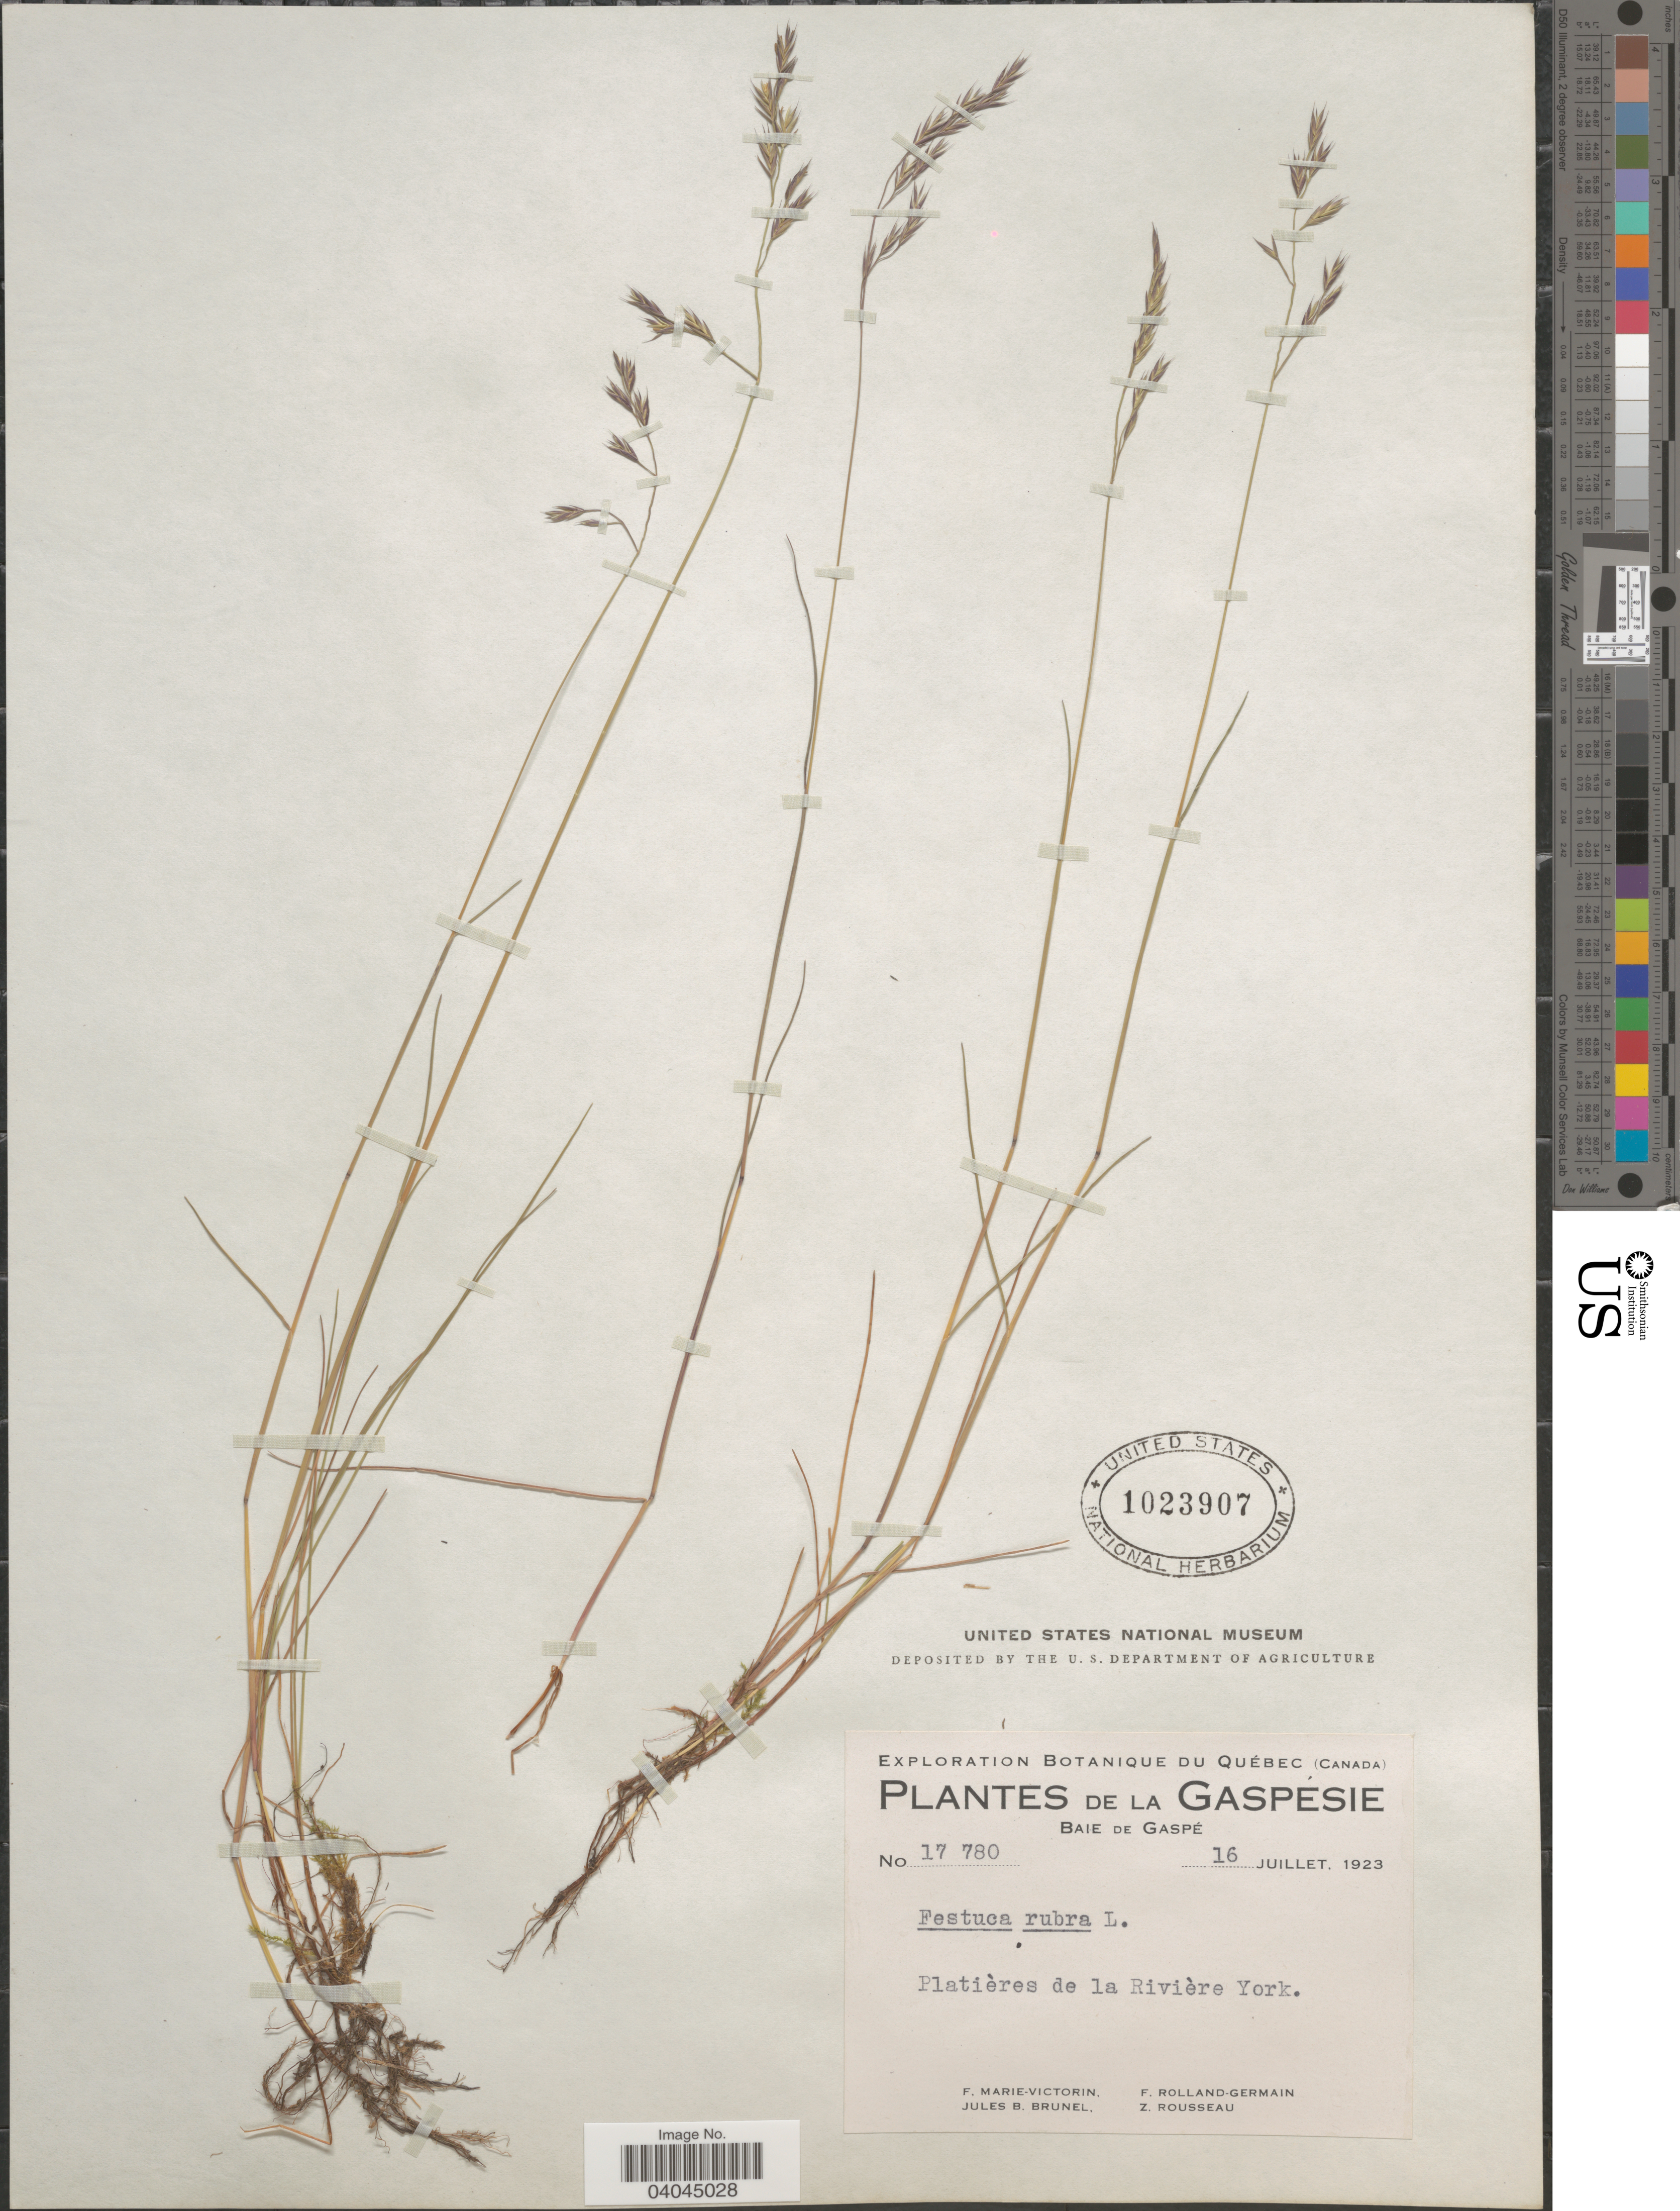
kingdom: Plantae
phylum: Tracheophyta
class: Liliopsida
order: Poales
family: Poaceae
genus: Festuca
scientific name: Festuca rubra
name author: L.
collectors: F. Marie-Victorin, Rolland-Germain, J. Brunel & Z. Rousseau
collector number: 17780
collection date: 1923-07-16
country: Canada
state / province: Quebec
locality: La Gaspésie. Baie de Gaspé. Platières de la Rivière York.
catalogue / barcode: US 1023907